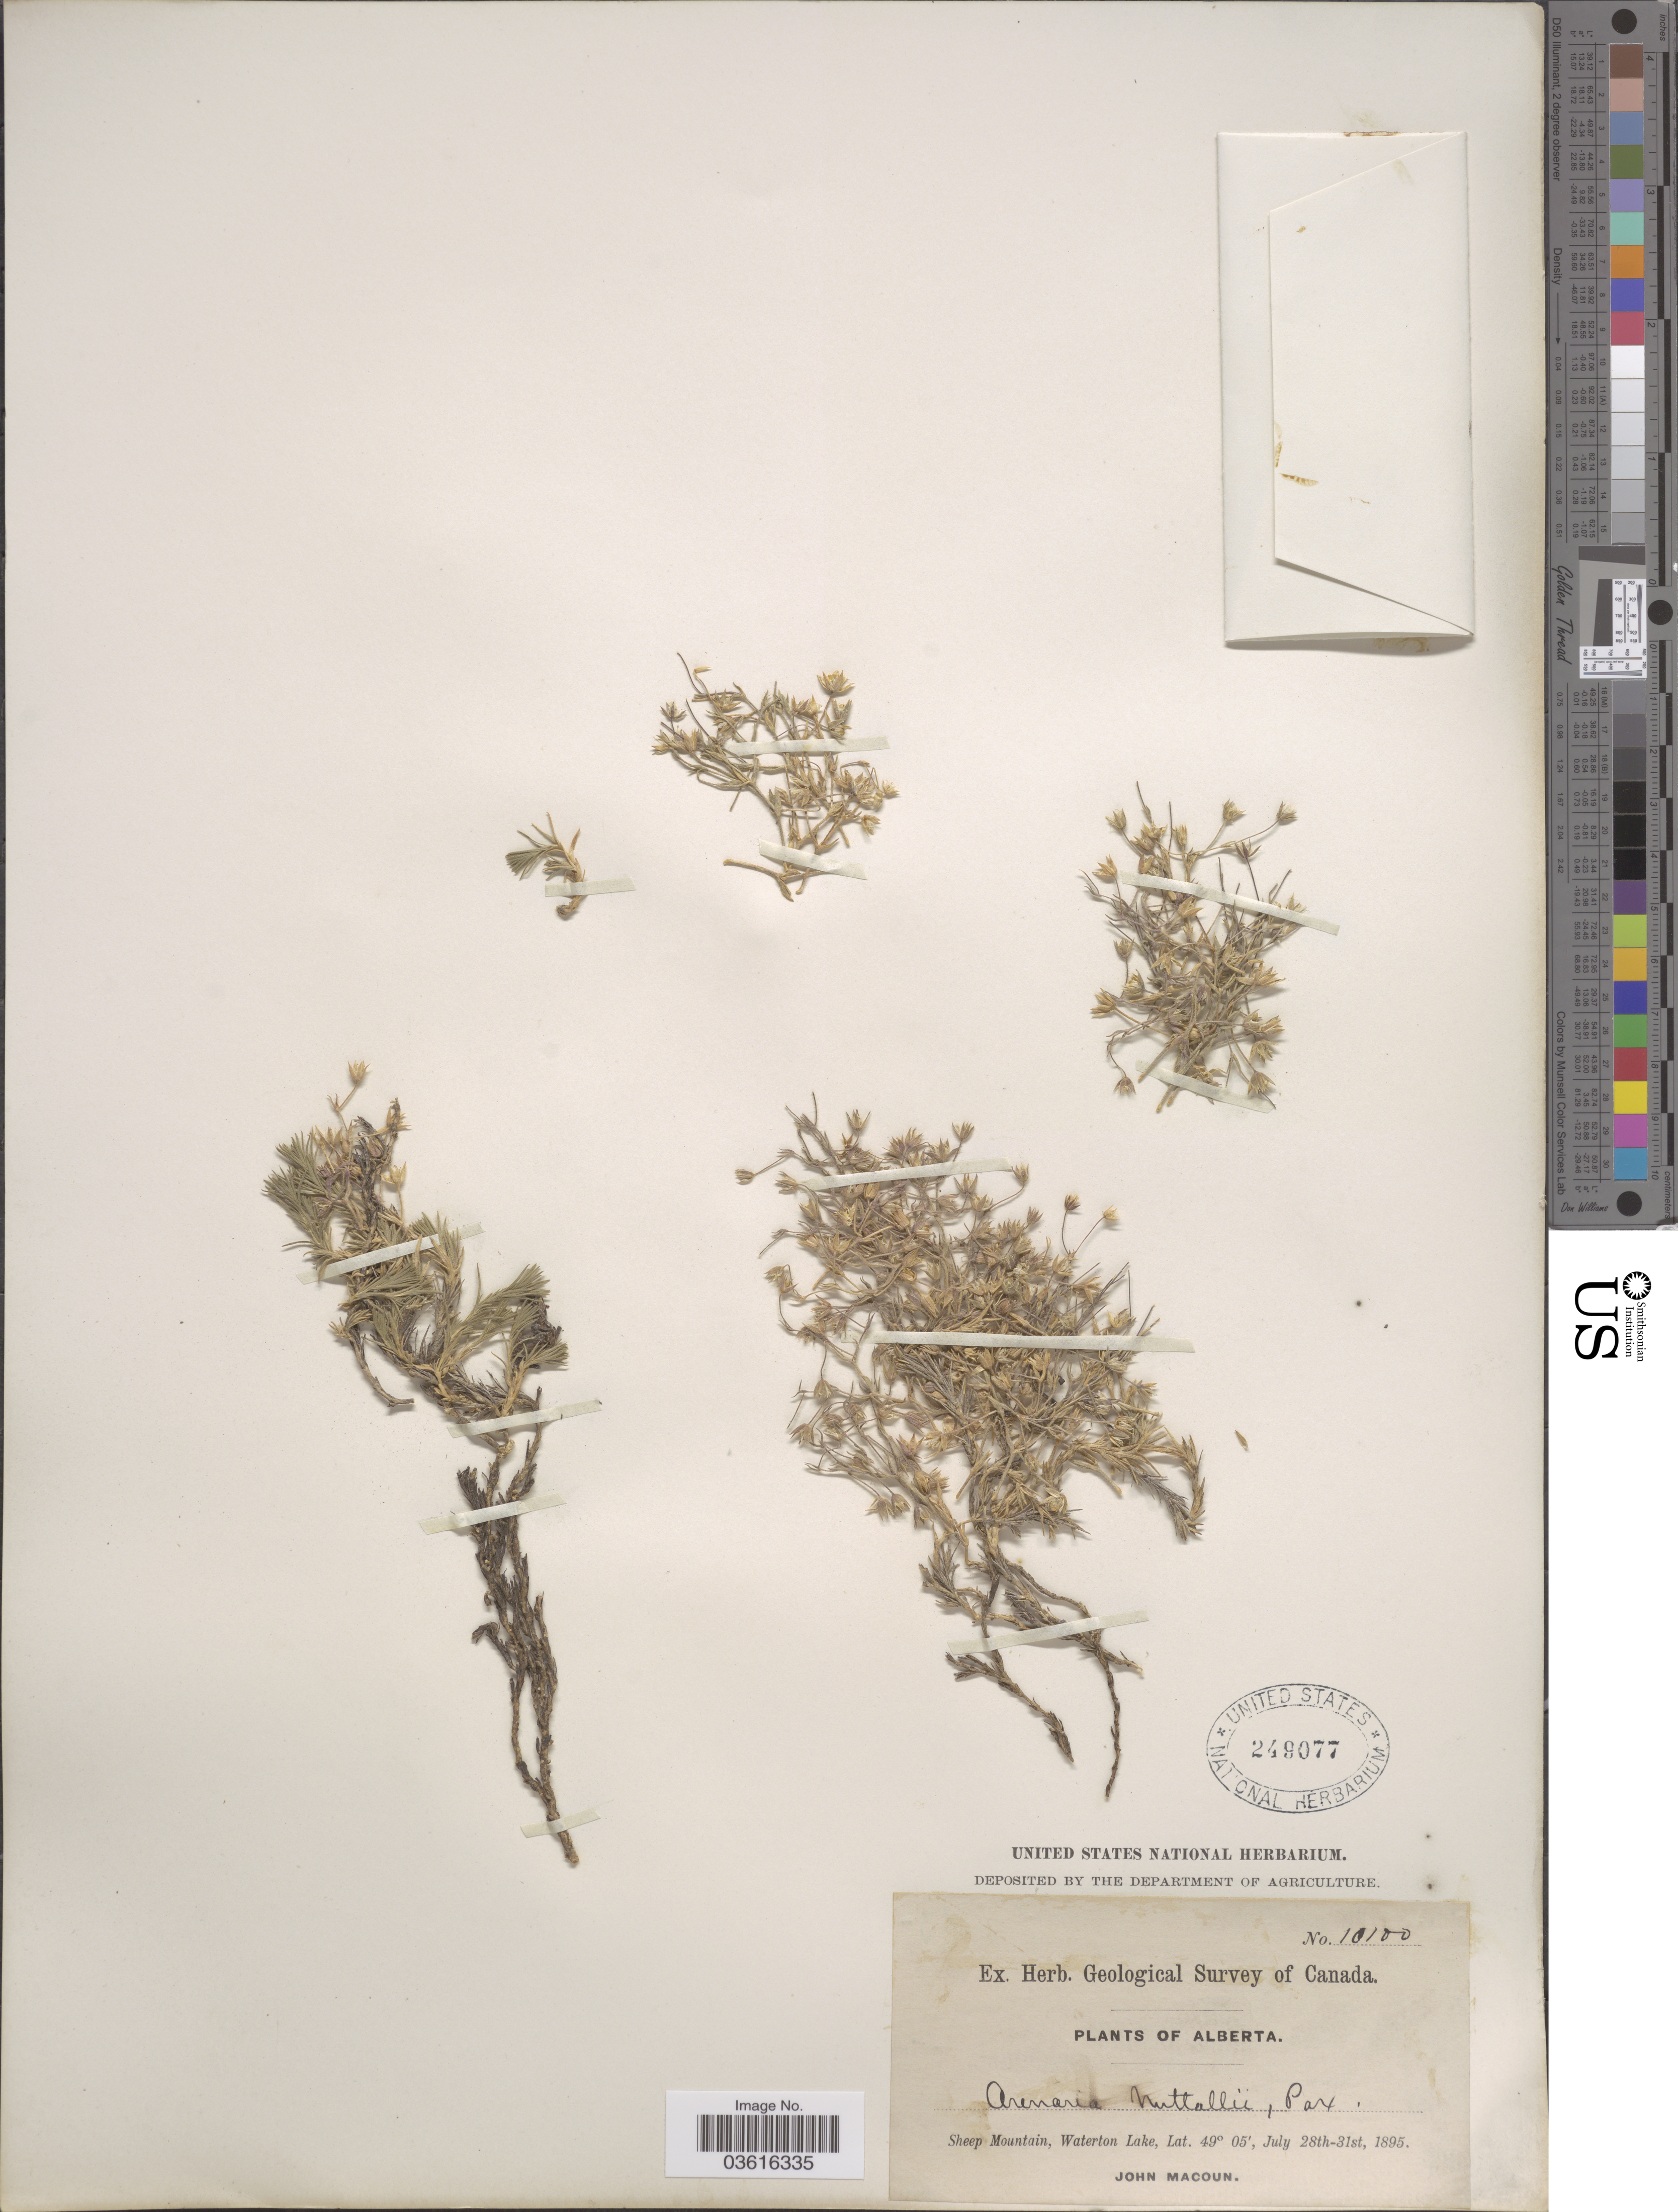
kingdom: Plantae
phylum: Tracheophyta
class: Magnoliopsida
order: Caryophyllales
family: Caryophyllaceae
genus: Minuartia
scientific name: Minuartia nuttallii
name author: (Pax) Briq.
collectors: J. Macoun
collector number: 18100*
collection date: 1895-07-28/1895-07-31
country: Canada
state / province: Alberta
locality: Sheep Mountain, Waterton Lake.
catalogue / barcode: US 249077